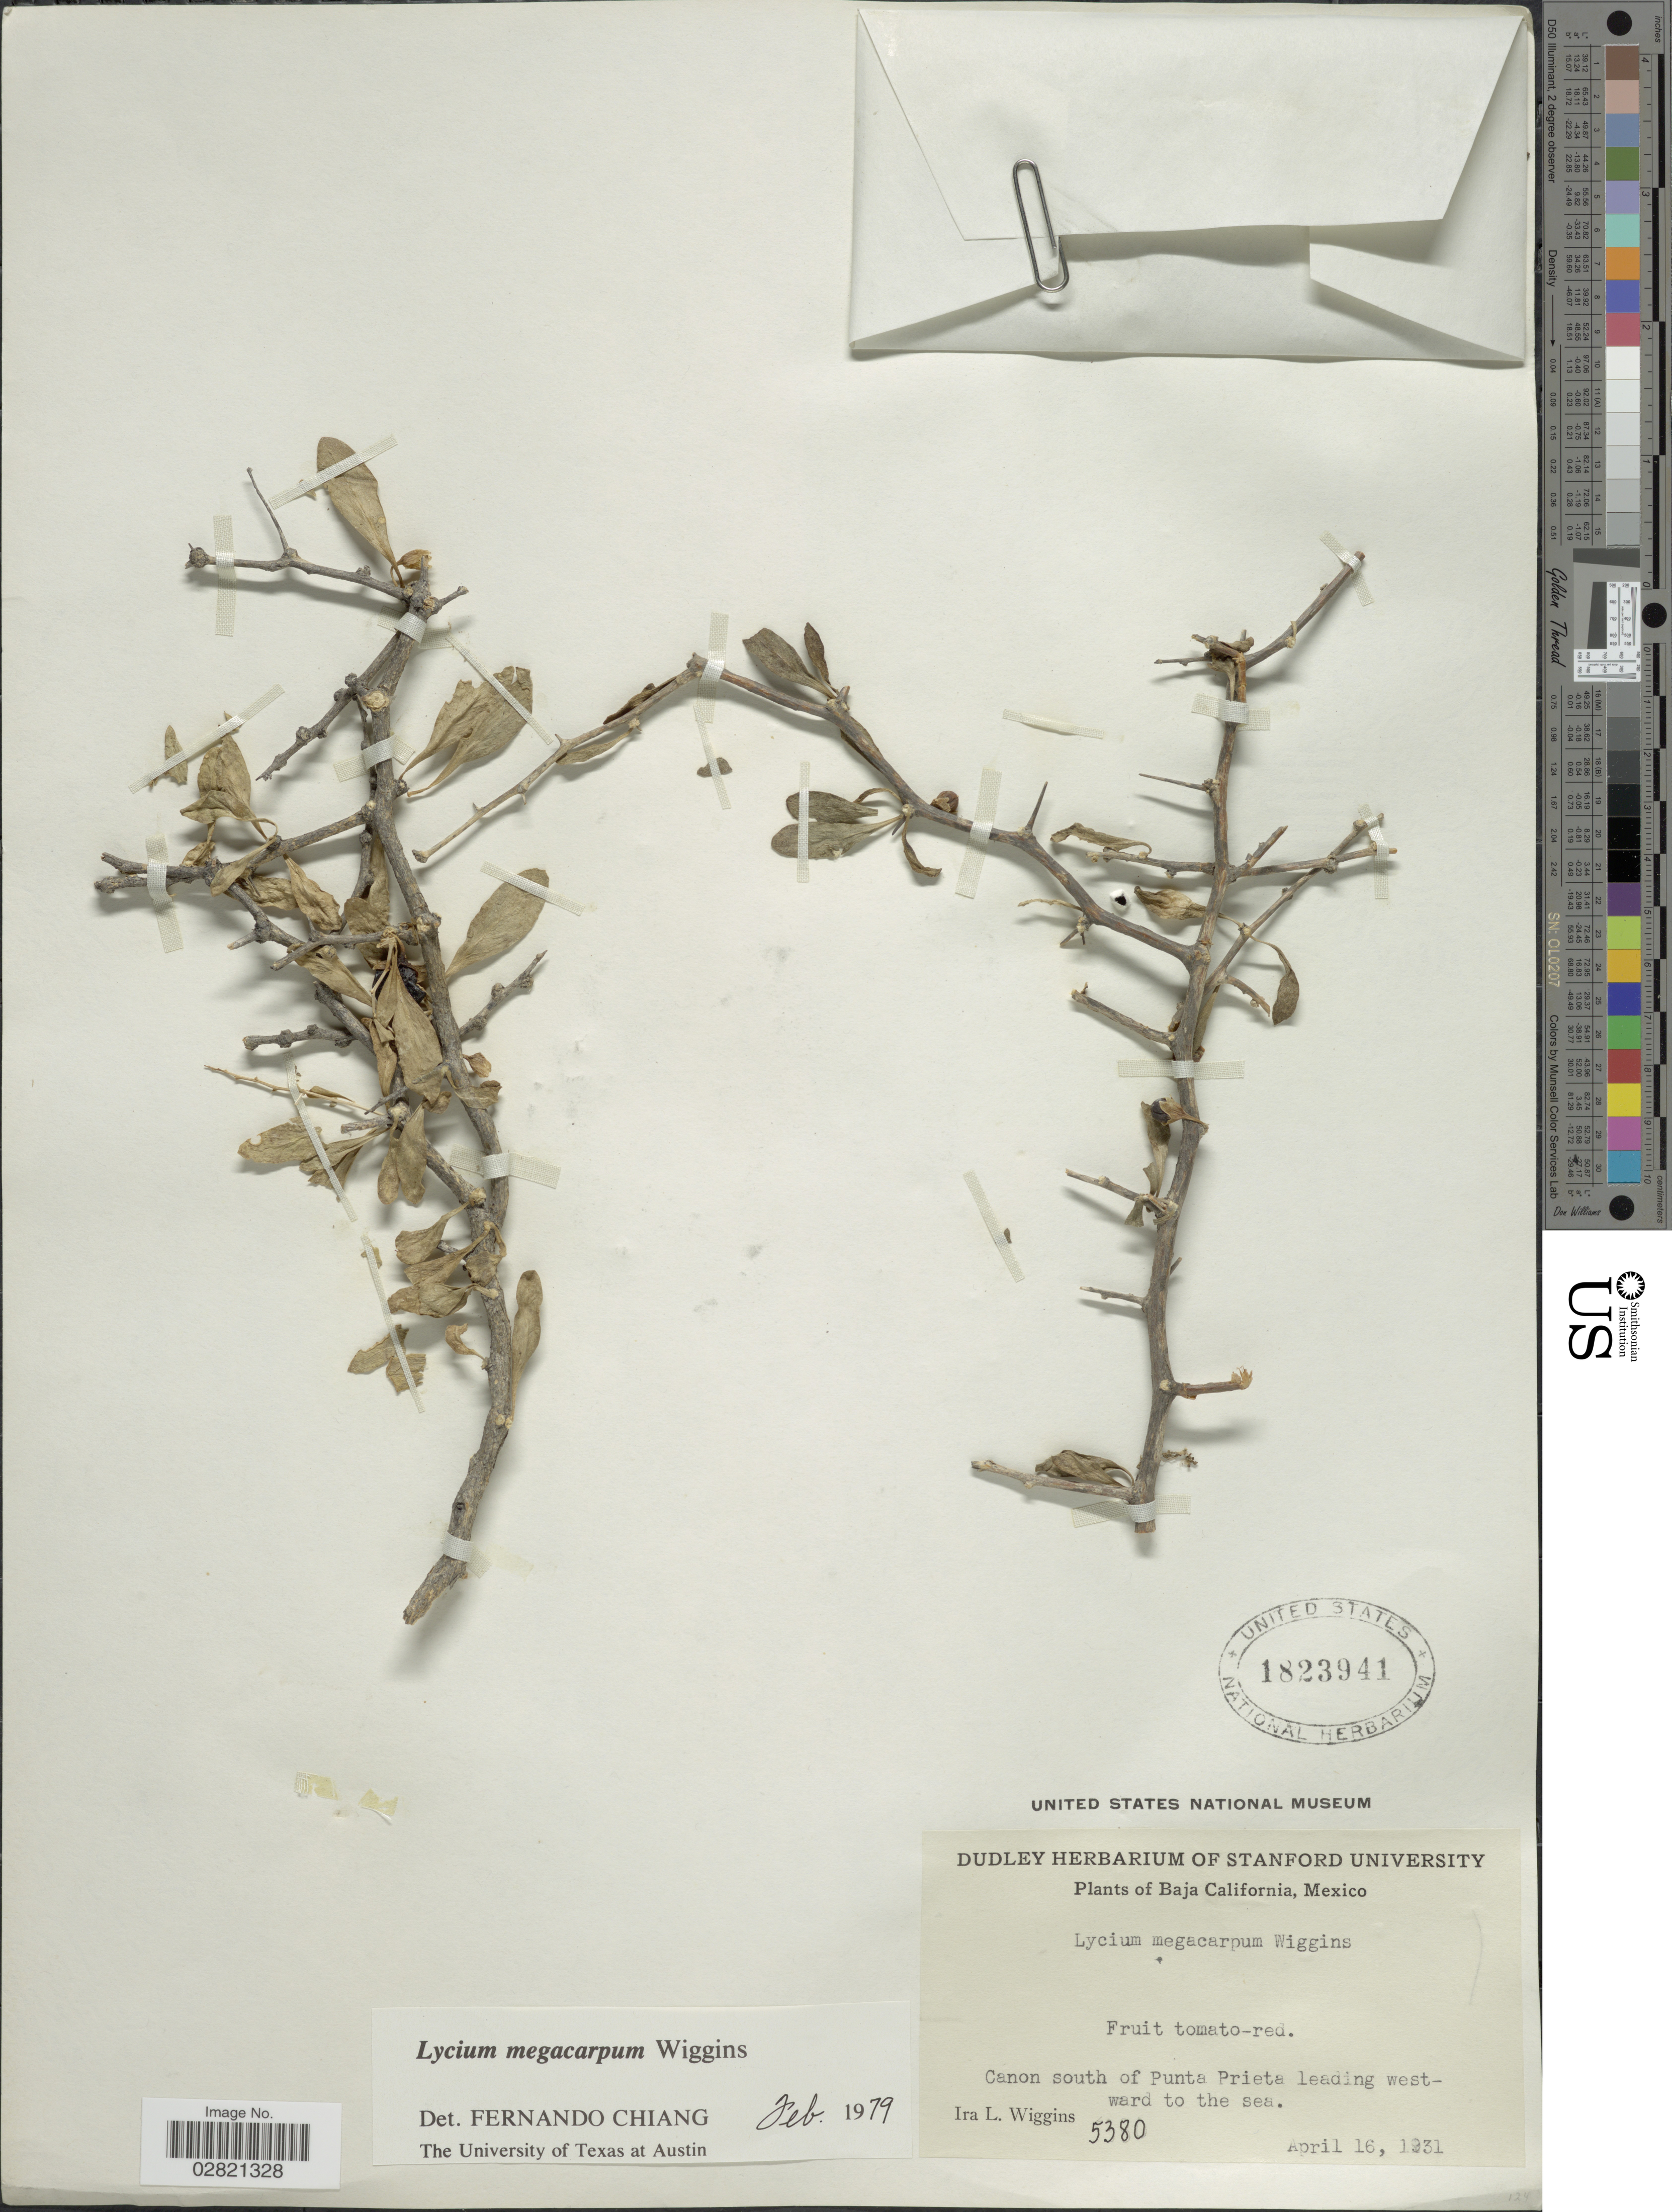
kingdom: Plantae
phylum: Tracheophyta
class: Magnoliopsida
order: Solanales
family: Solanaceae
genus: Lycium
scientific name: Lycium megacarpum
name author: Wiggins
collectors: I. L. Wiggins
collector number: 5380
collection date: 1931-04-16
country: Mexico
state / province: Baja California Norte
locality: Canon south of Punta Prieta leading westward to the sea.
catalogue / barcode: US 1823941